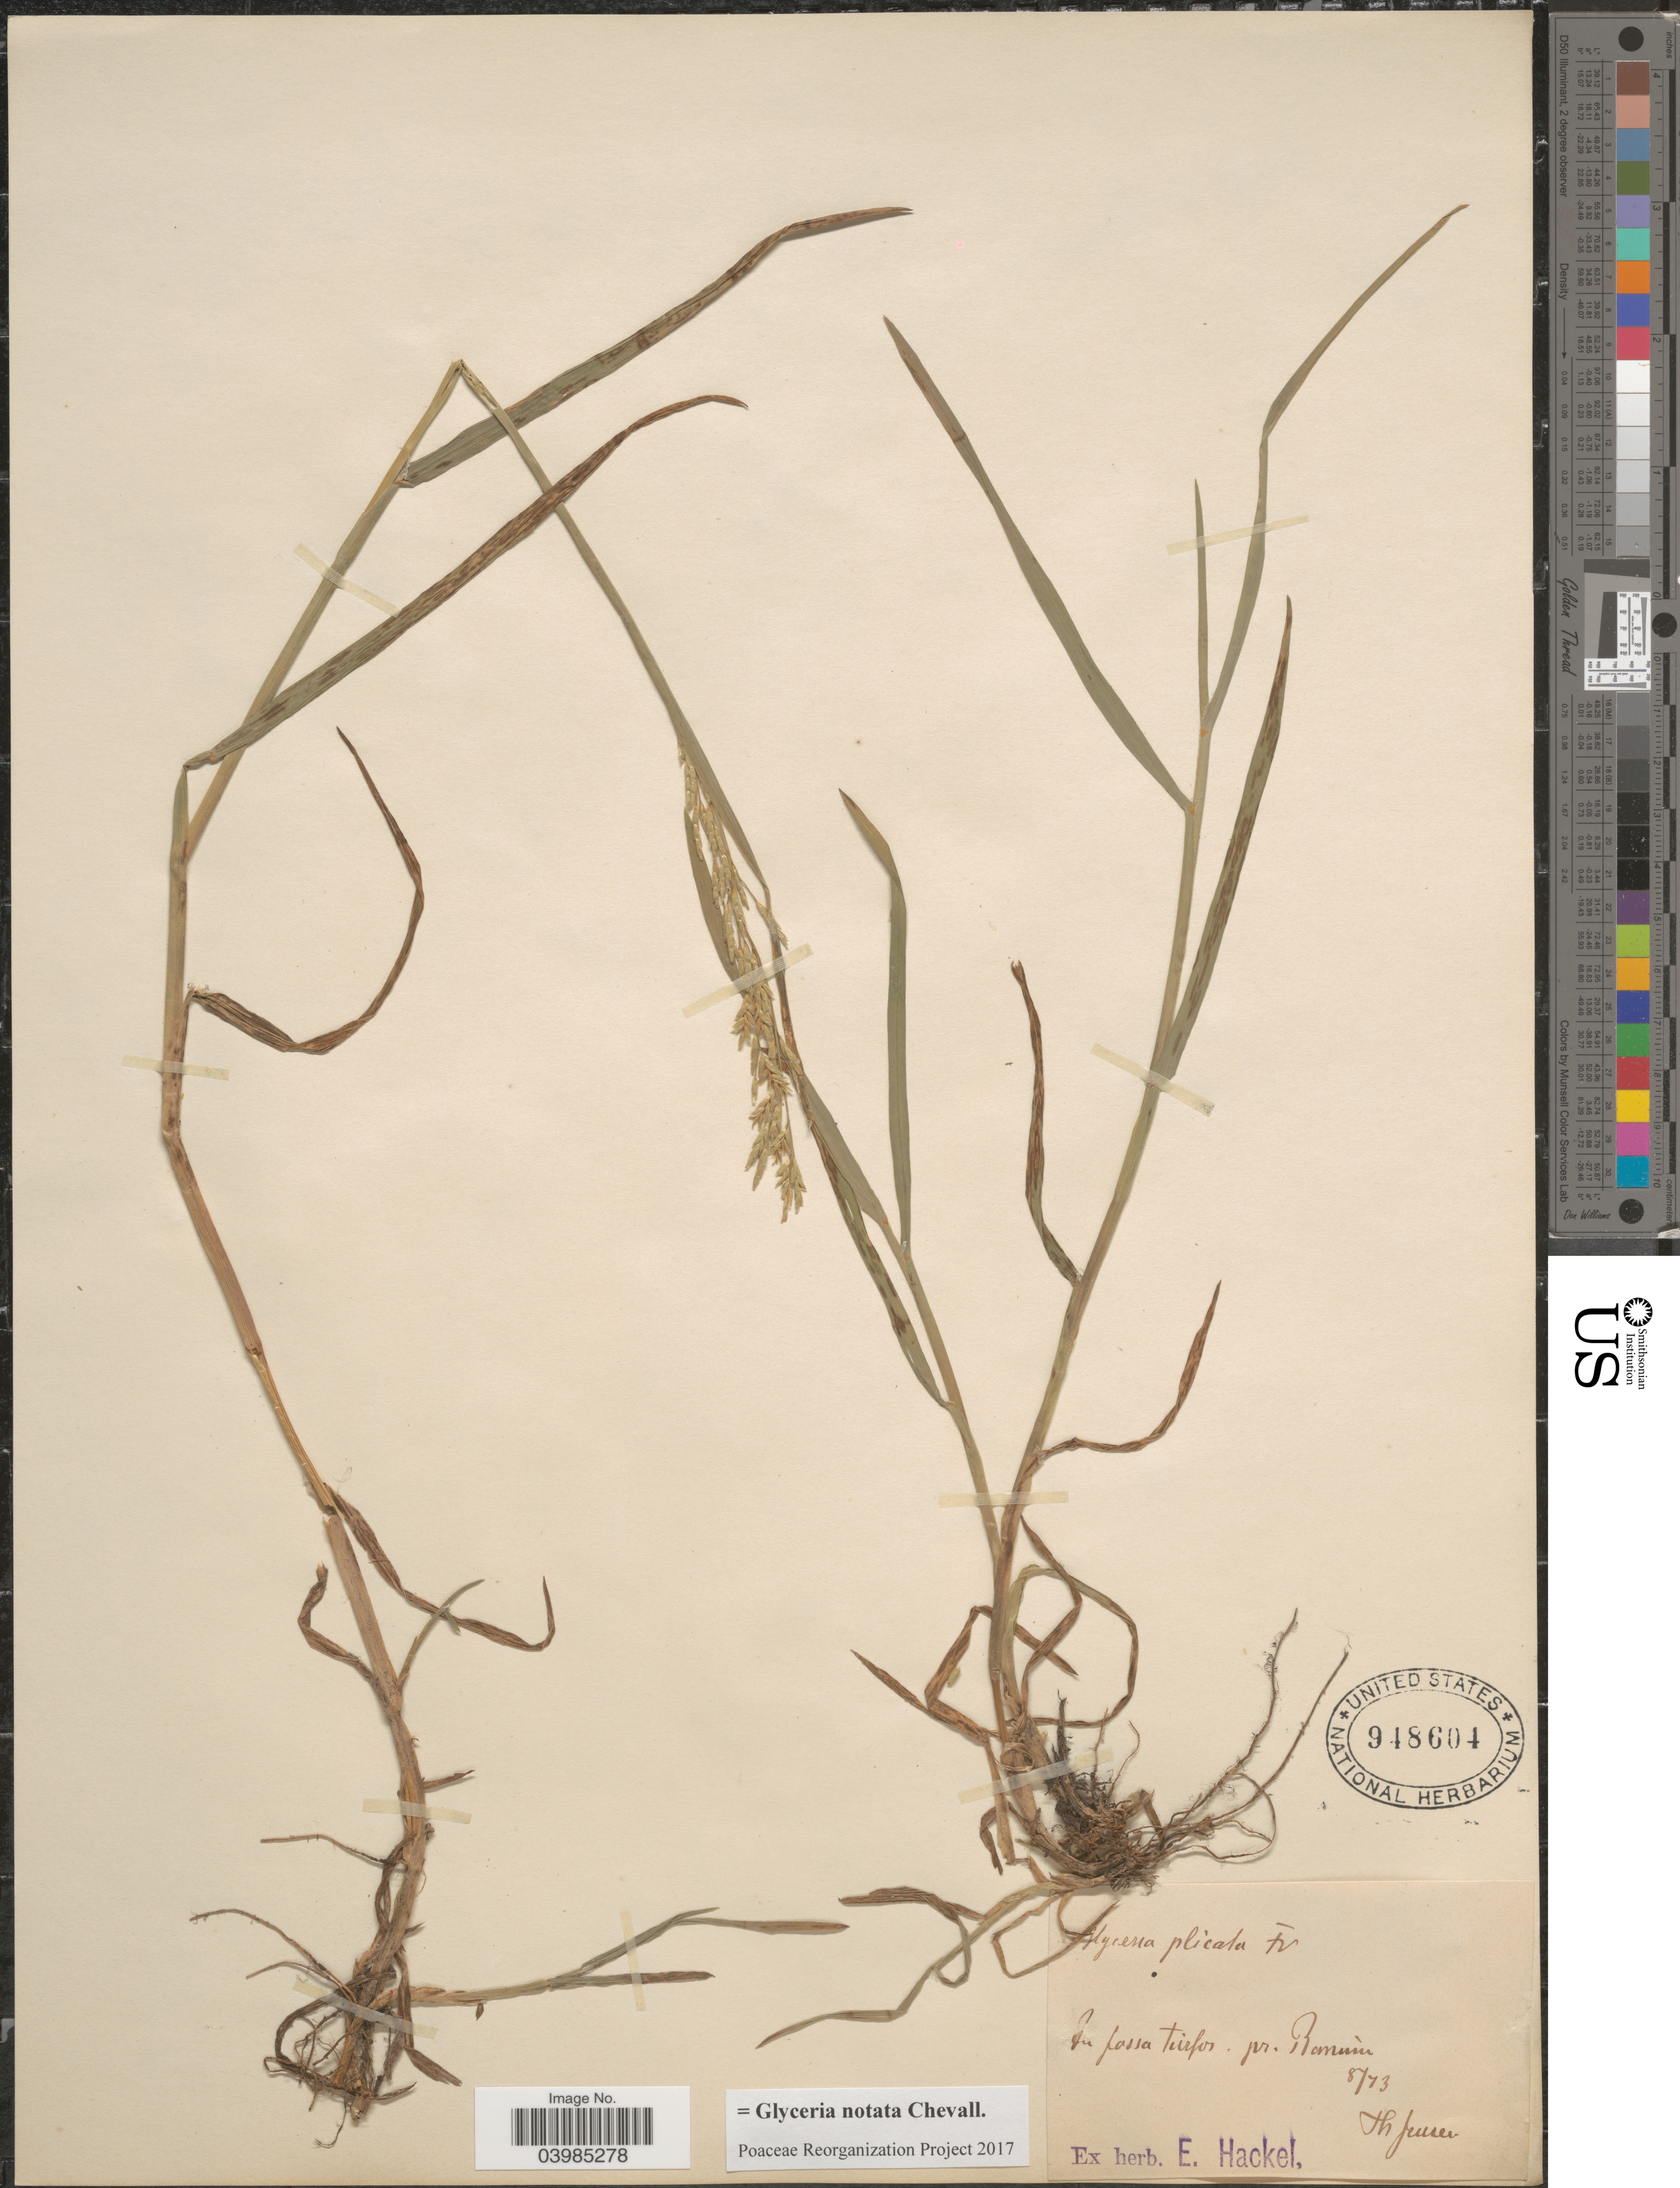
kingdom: Plantae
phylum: Tracheophyta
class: Liliopsida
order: Poales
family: Poaceae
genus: Glyceria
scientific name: Glyceria notata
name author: Chevall.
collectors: ex herb. E. Hackel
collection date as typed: Transcribed d/m/y: /8/73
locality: In fossa tirfos [interpreted]. pr. Ranuḿ [interpreted].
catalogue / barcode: US 948604